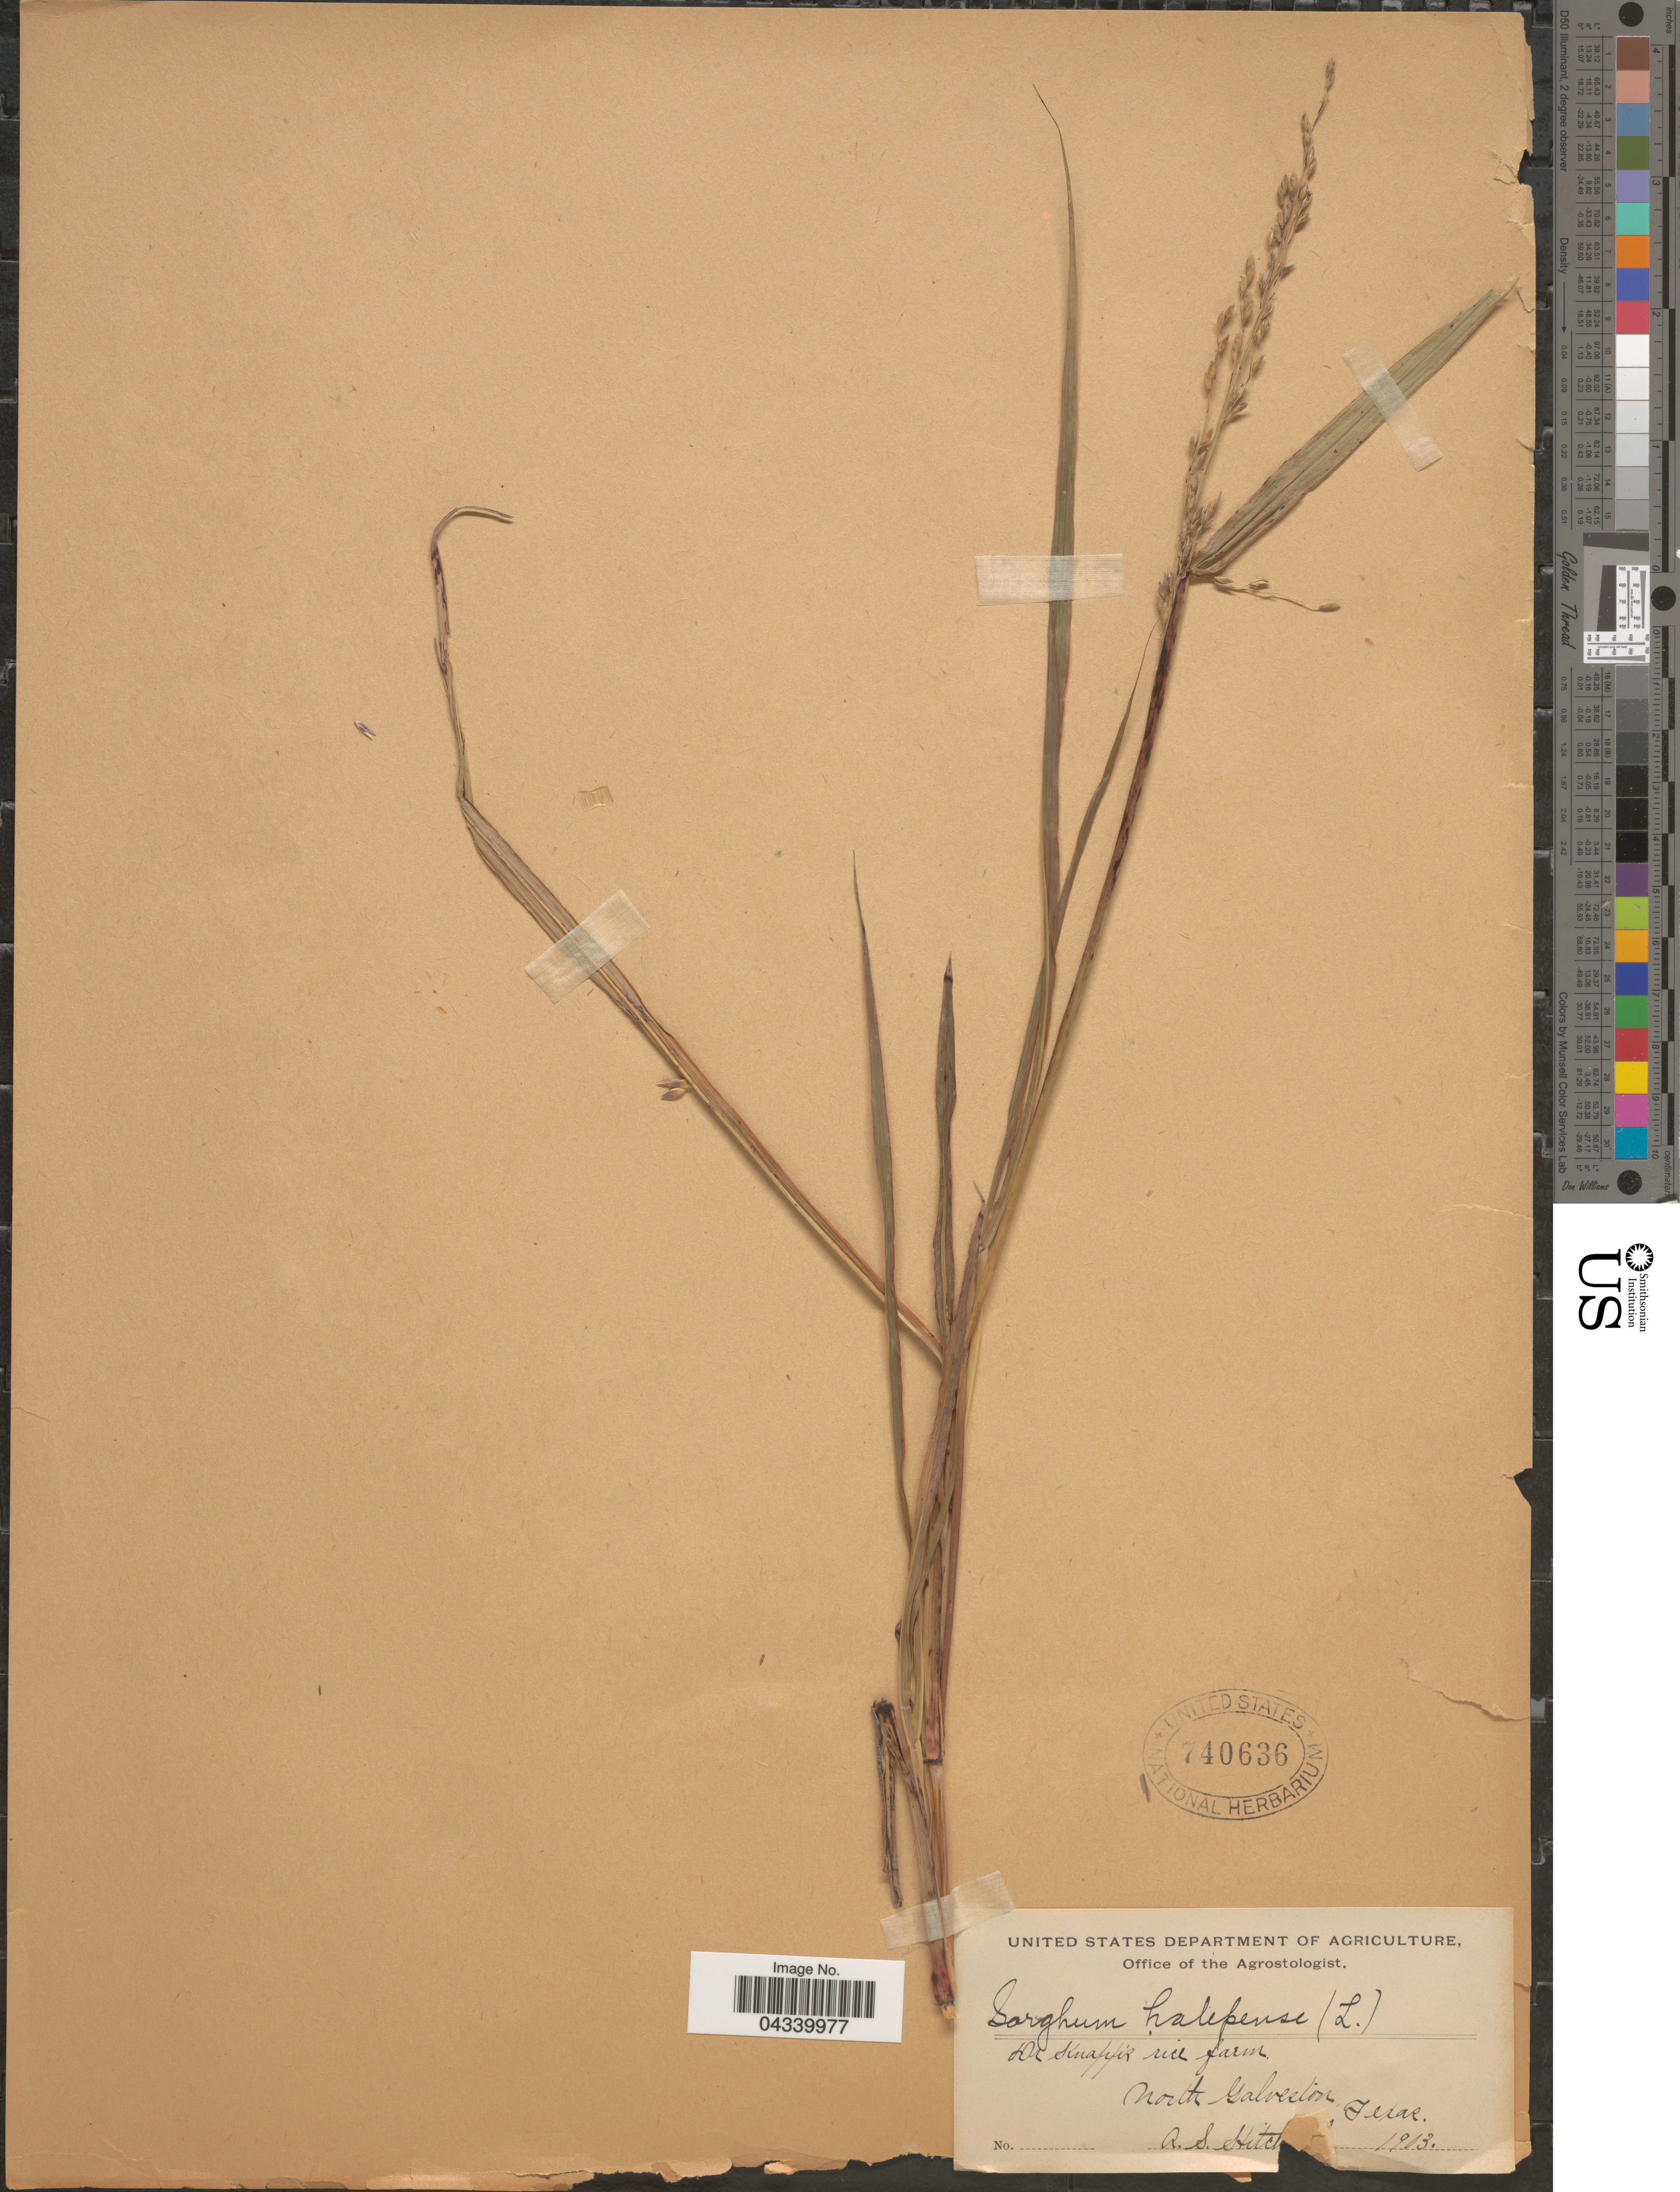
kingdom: Plantae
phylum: Tracheophyta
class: Liliopsida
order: Poales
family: Poaceae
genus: Sorghum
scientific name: Sorghum halepense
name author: (L.) Pers.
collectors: A. S. Hitchcock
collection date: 1903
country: United States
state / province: Texas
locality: Dr Knapp's rice farm. North Galveston.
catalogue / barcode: US 740636